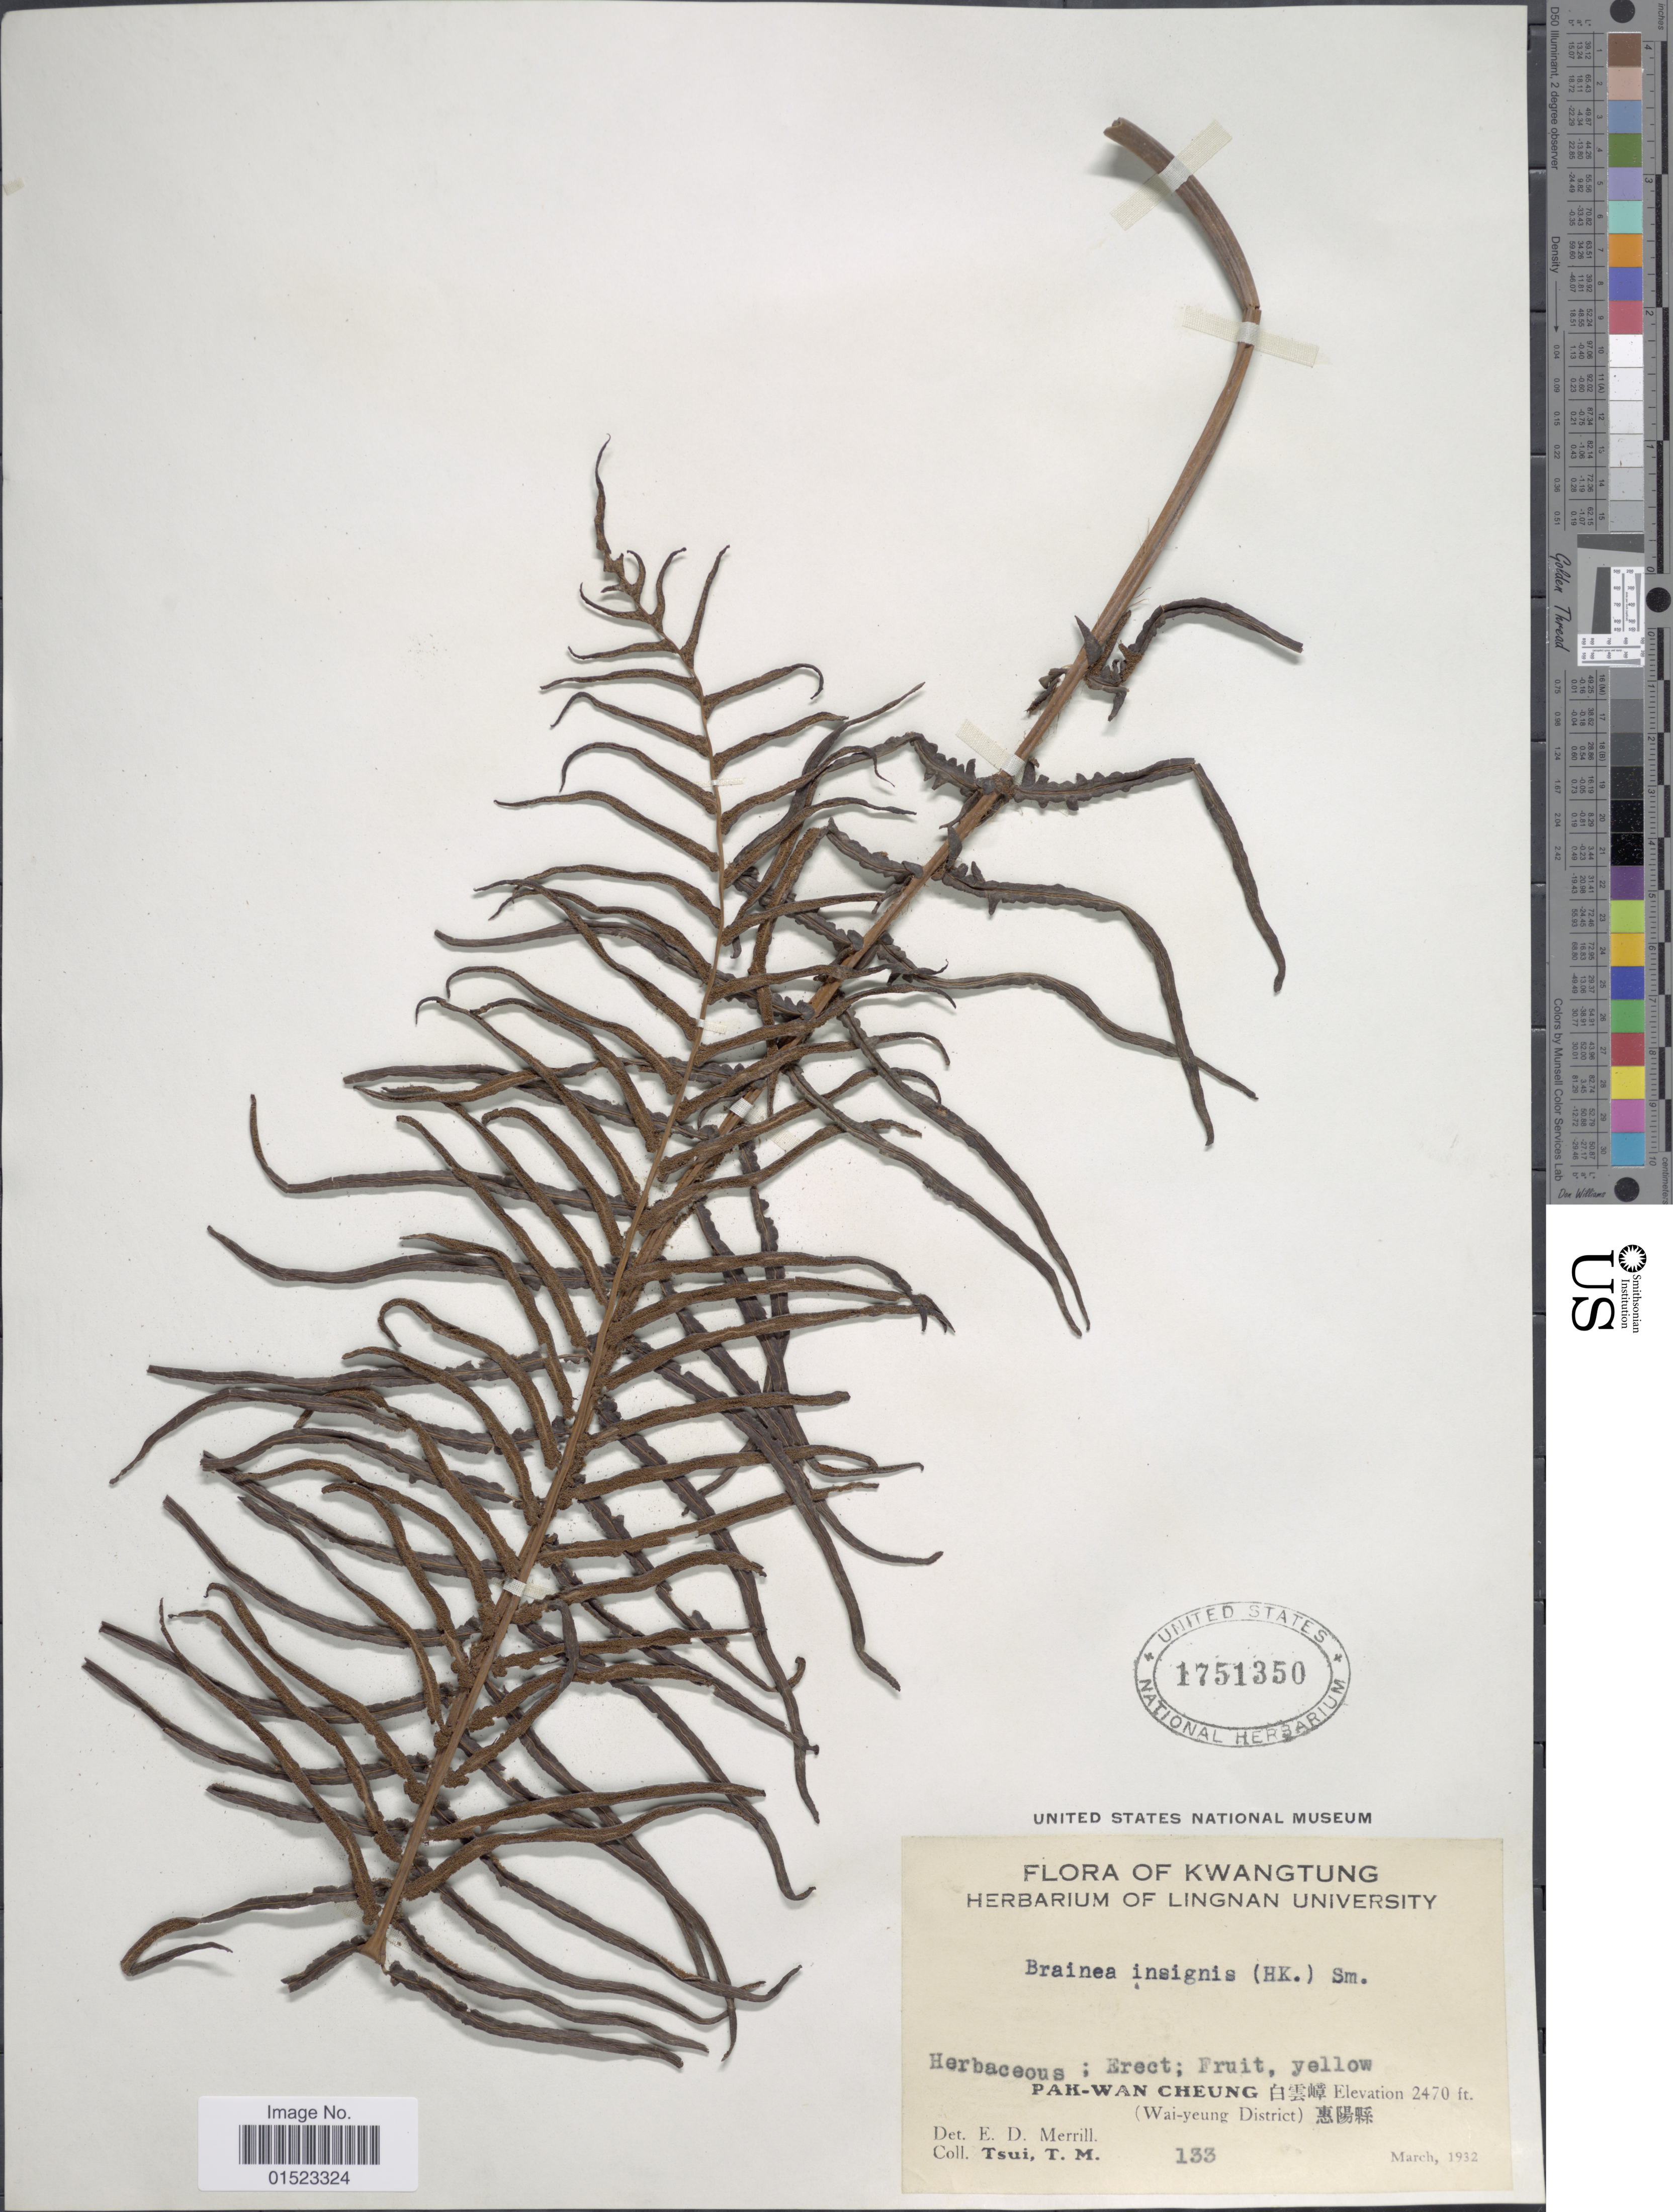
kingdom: Plantae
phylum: Tracheophyta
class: Polypodiopsida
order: Polypodiales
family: Blechnaceae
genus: Brainea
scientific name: Brainea insignis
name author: (Hook.) J. Sm.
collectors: T. Tsui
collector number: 133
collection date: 1932-03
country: China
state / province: Guangdong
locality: Kwangtung, Pak-Wan Cheung (Wai-yeung District)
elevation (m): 753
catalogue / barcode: US 1751350